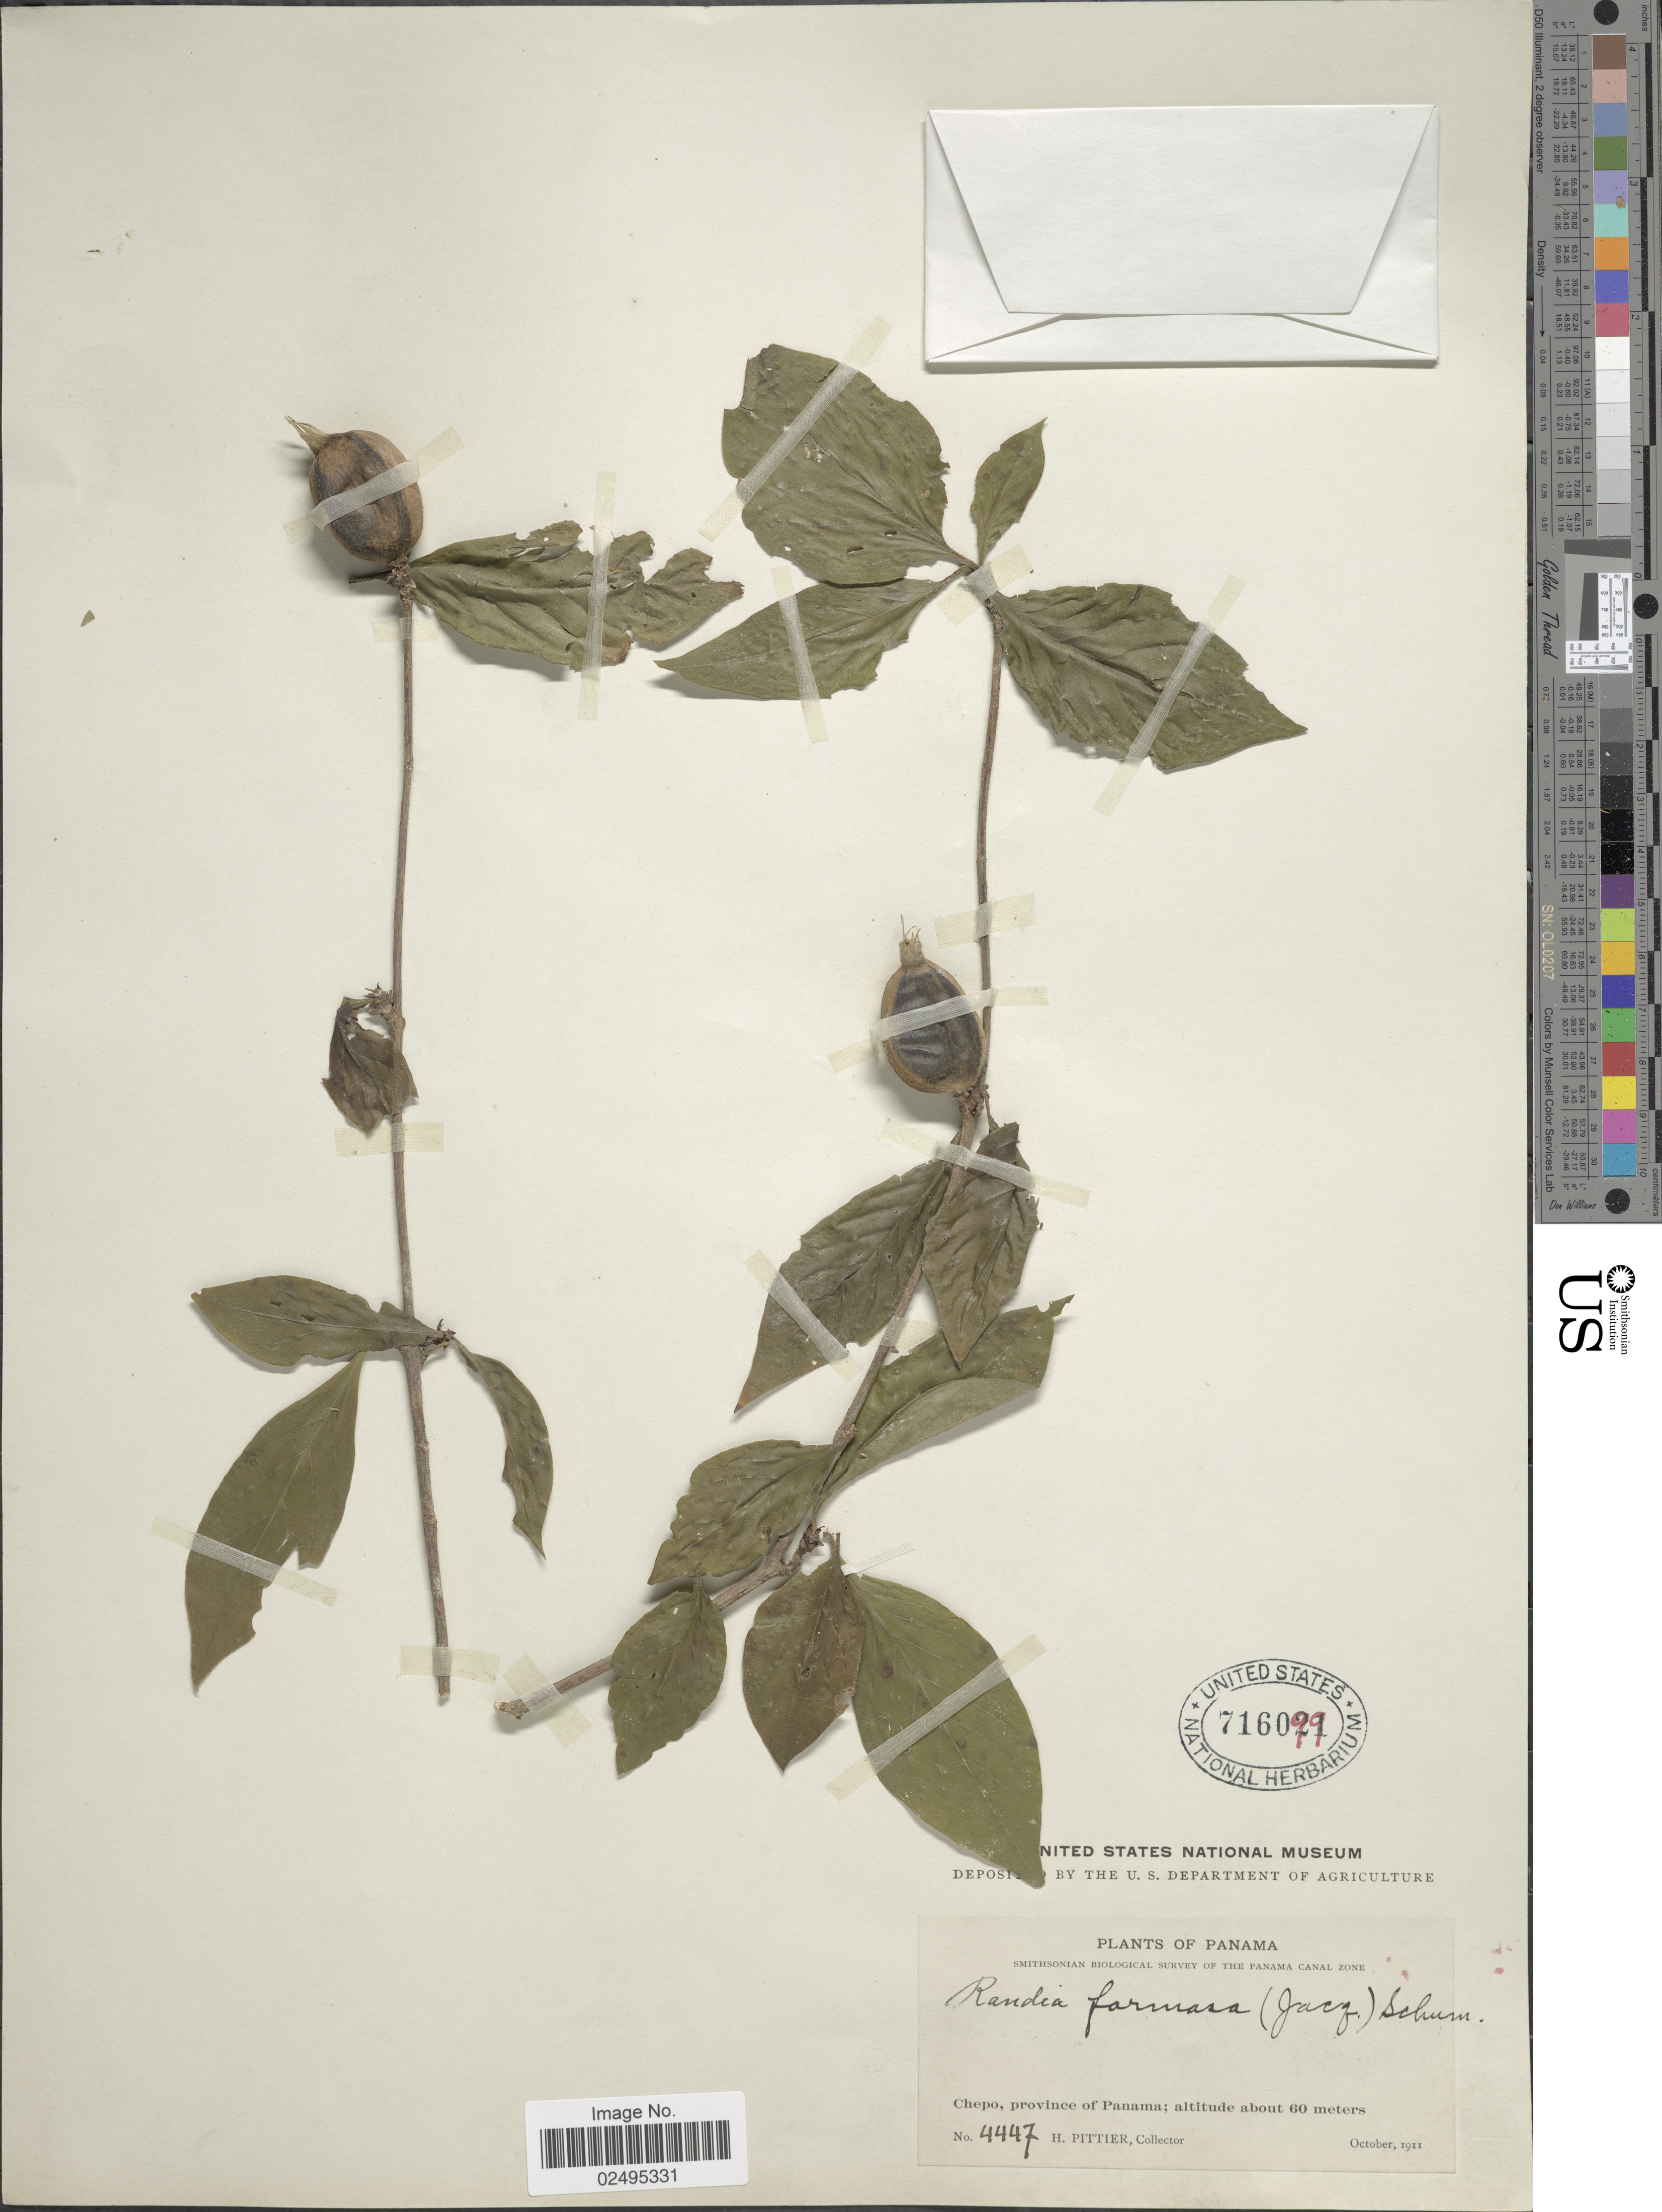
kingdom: Plantae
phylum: Tracheophyta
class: Magnoliopsida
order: Gentianales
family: Rubiaceae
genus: Rosenbergiodendron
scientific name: Rosenbergiodendron formosum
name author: (Jacq.) Fagerl.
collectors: H. F. Pittier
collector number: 4447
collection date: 1911-10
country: Panama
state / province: Panamá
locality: Chepo, province of Panama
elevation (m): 60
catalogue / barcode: US 716099